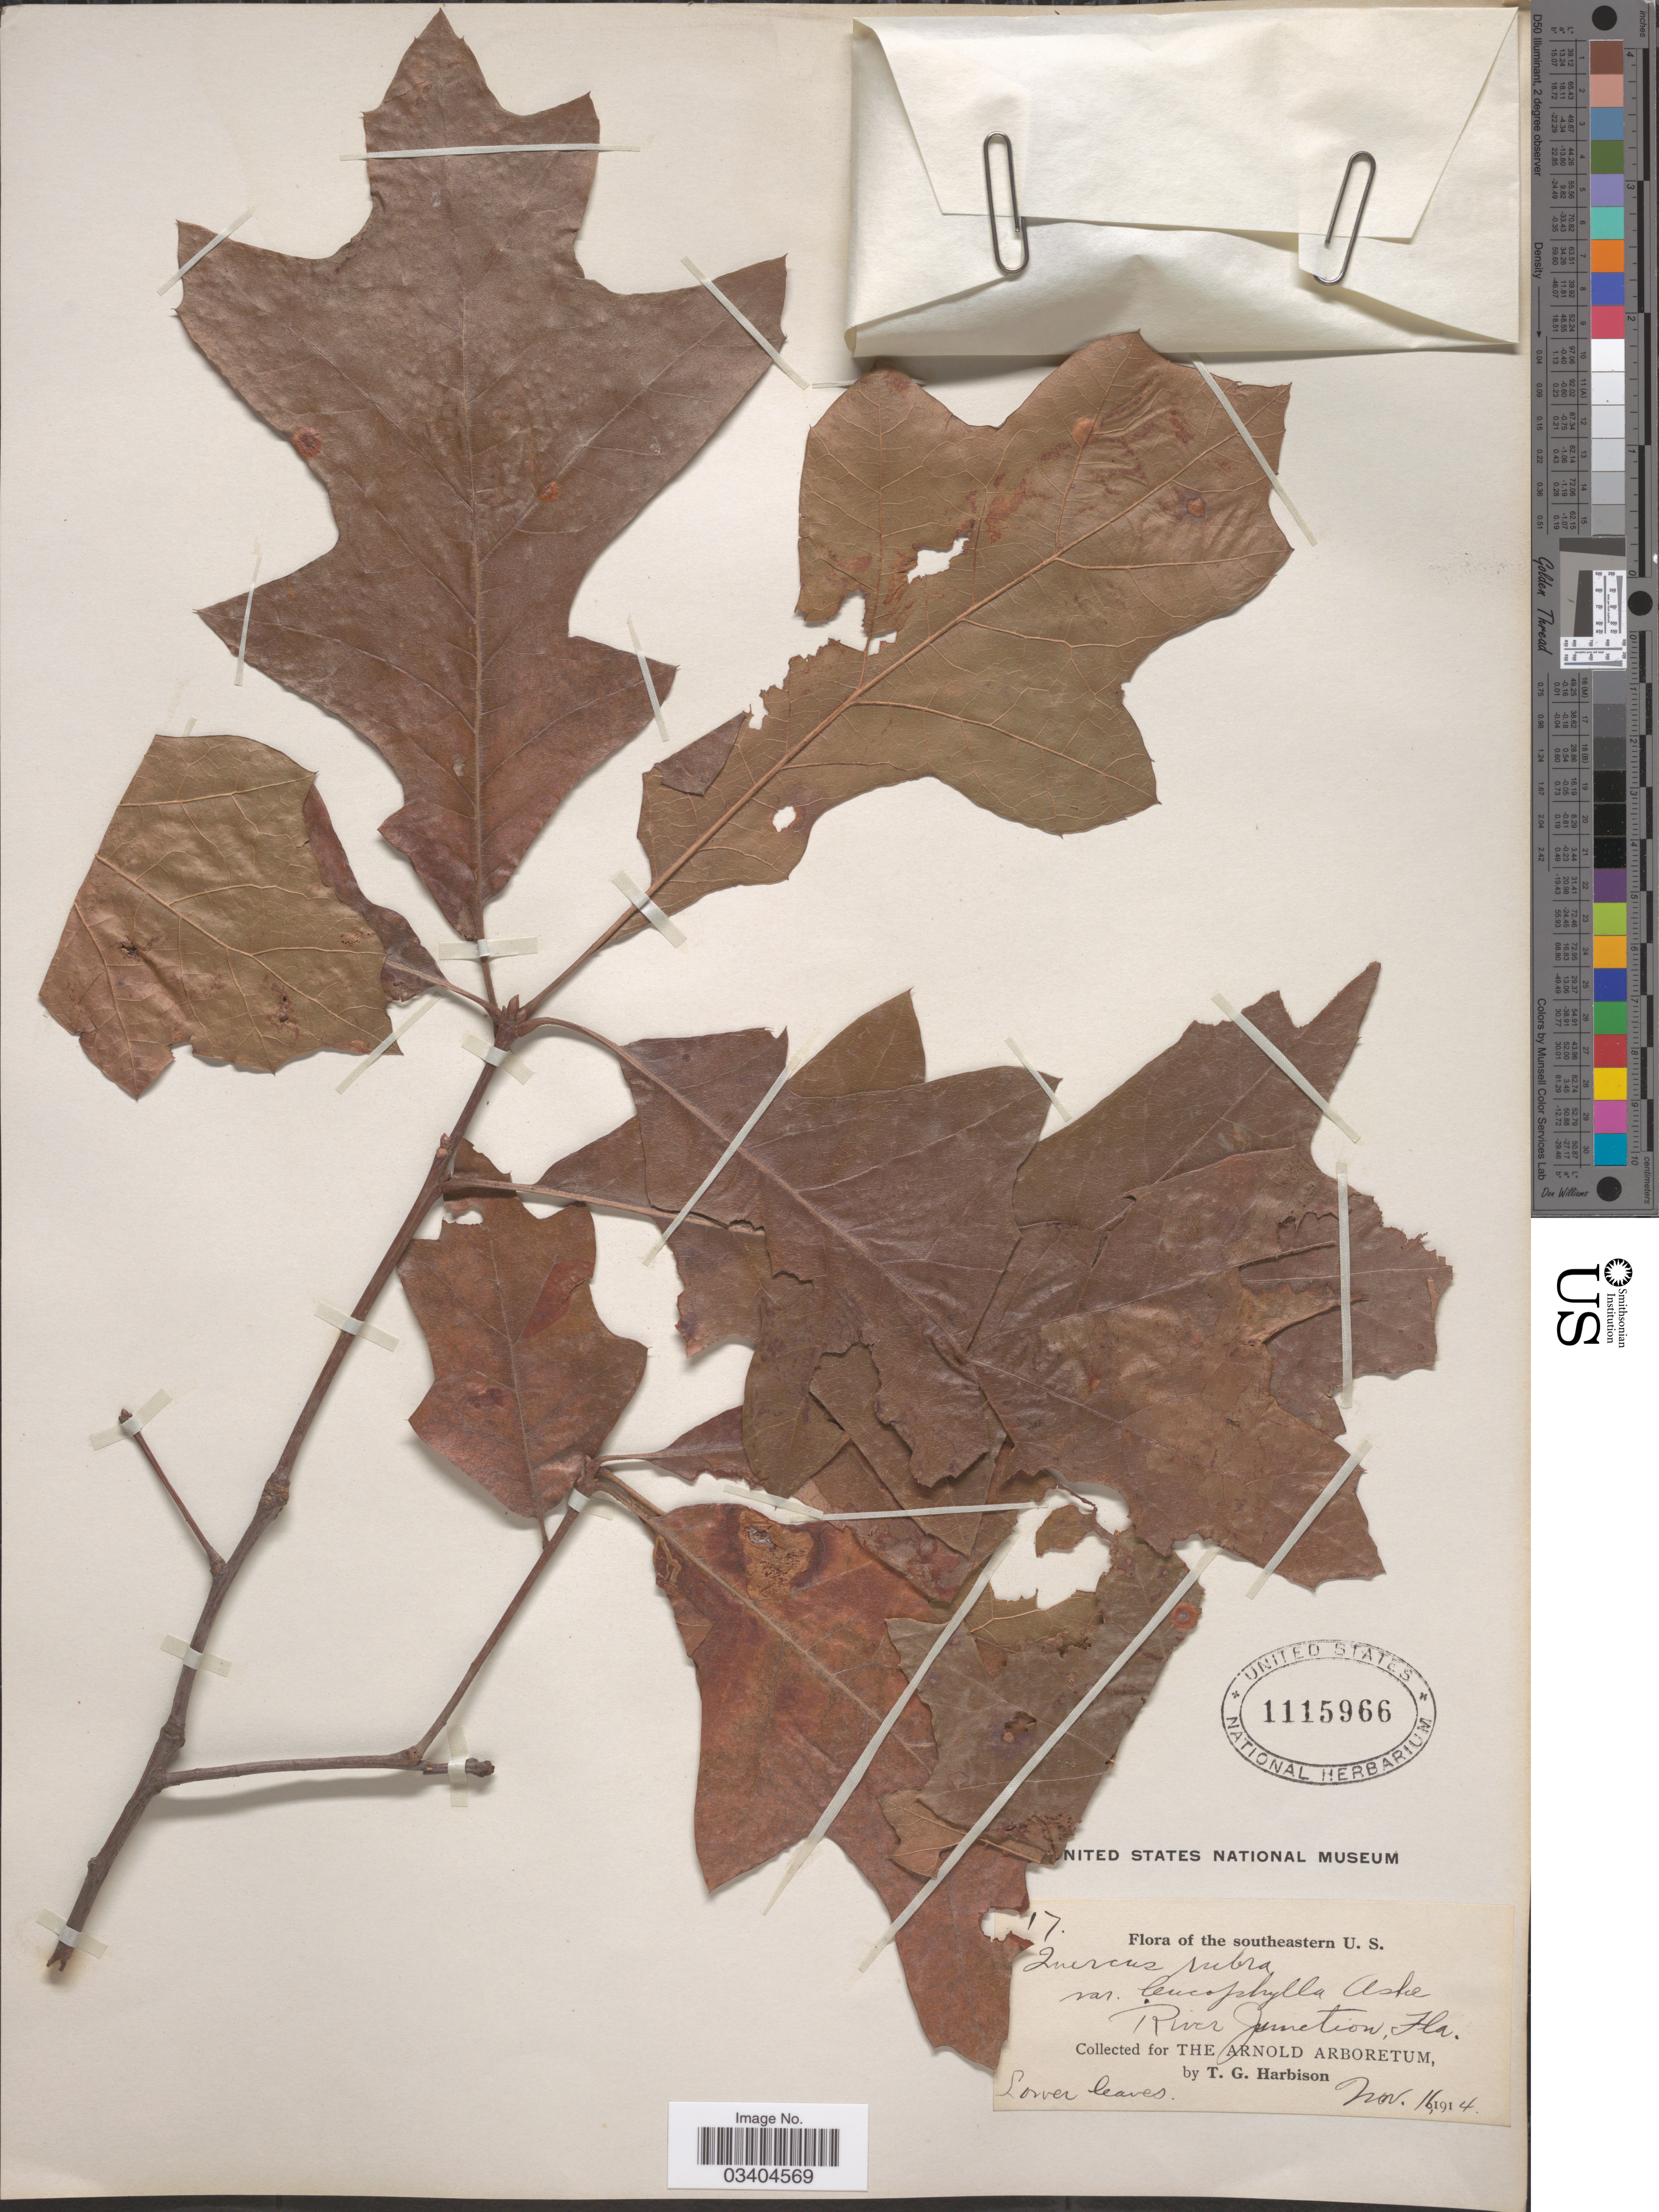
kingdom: Plantae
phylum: Tracheophyta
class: Magnoliopsida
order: Fagales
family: Fagaceae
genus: Quercus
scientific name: Quercus falcata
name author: Michx.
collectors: T. Harbison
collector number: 17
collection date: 1914-11-11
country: United States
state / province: Florida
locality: The Southeastern U.S. River Junction.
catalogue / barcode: US 1115966